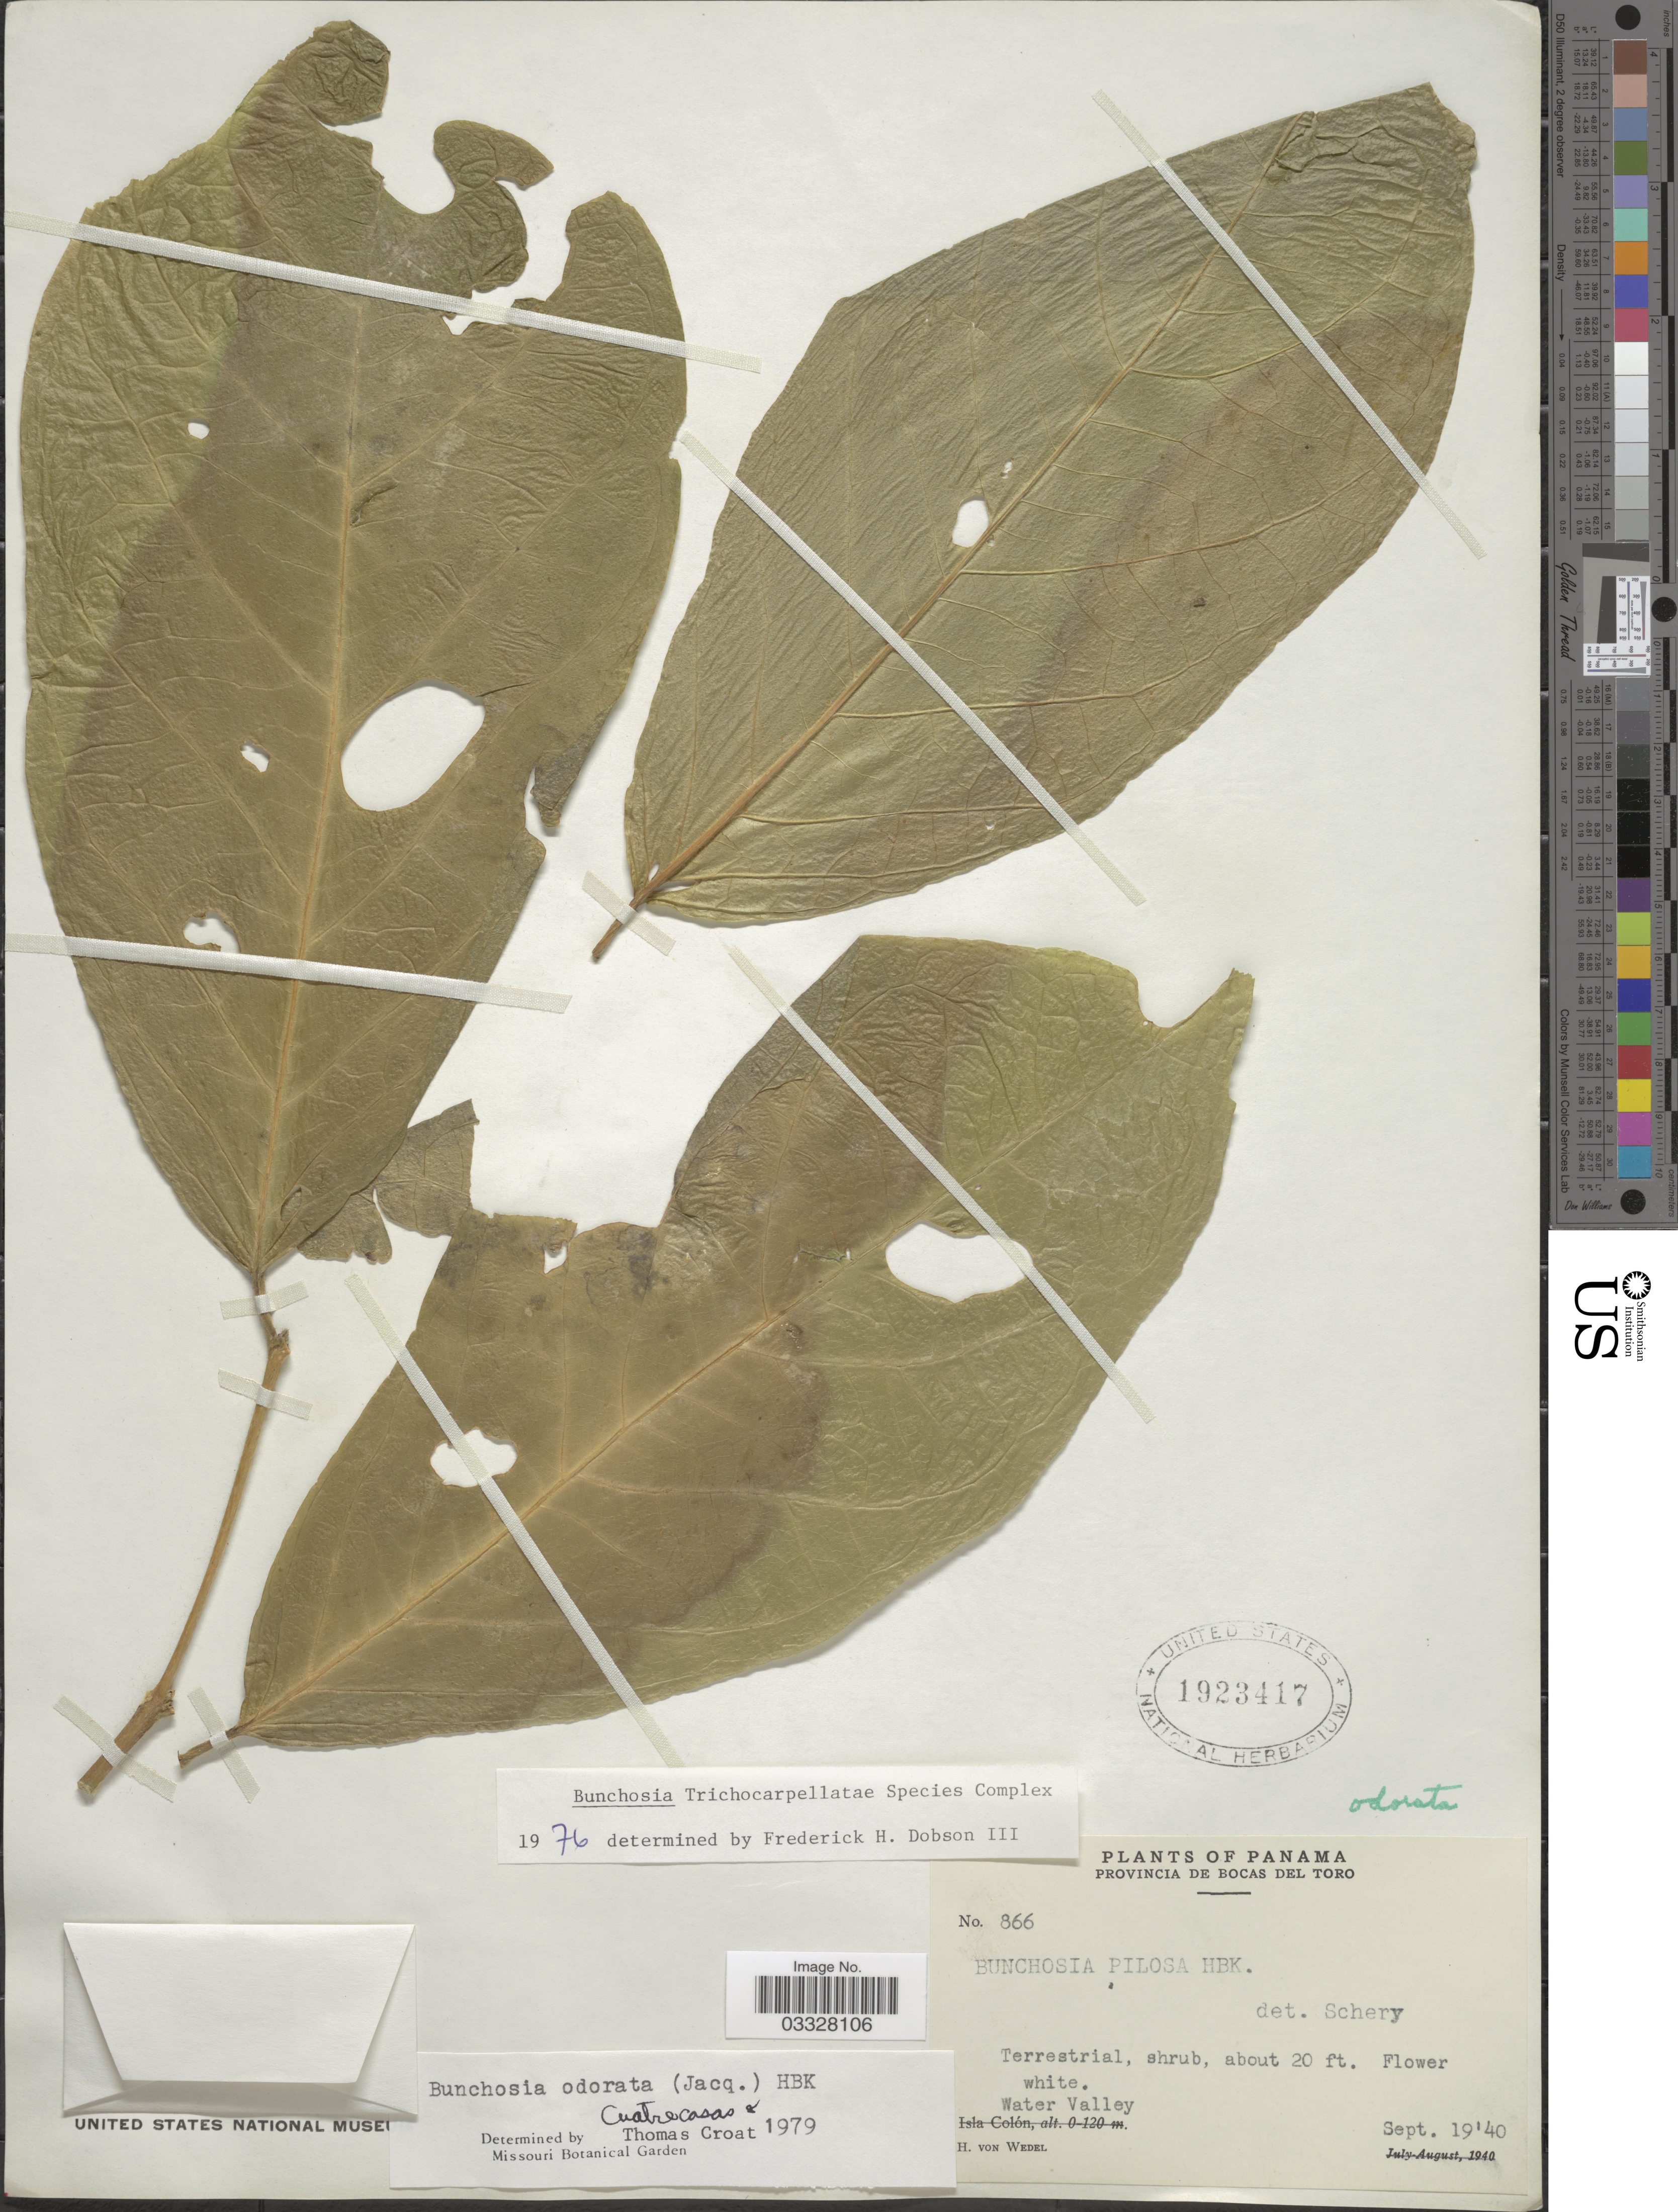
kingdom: Plantae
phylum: Tracheophyta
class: Magnoliopsida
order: Malpighiales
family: Malpighiaceae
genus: Bunchosia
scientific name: Bunchosia odorata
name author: (Jacq.) DC.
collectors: H. von Wedel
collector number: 866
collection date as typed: Transcribed d/m/y: 19/9/40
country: Panama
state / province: Bocas del Toro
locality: Water Valley.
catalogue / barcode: US 1923417